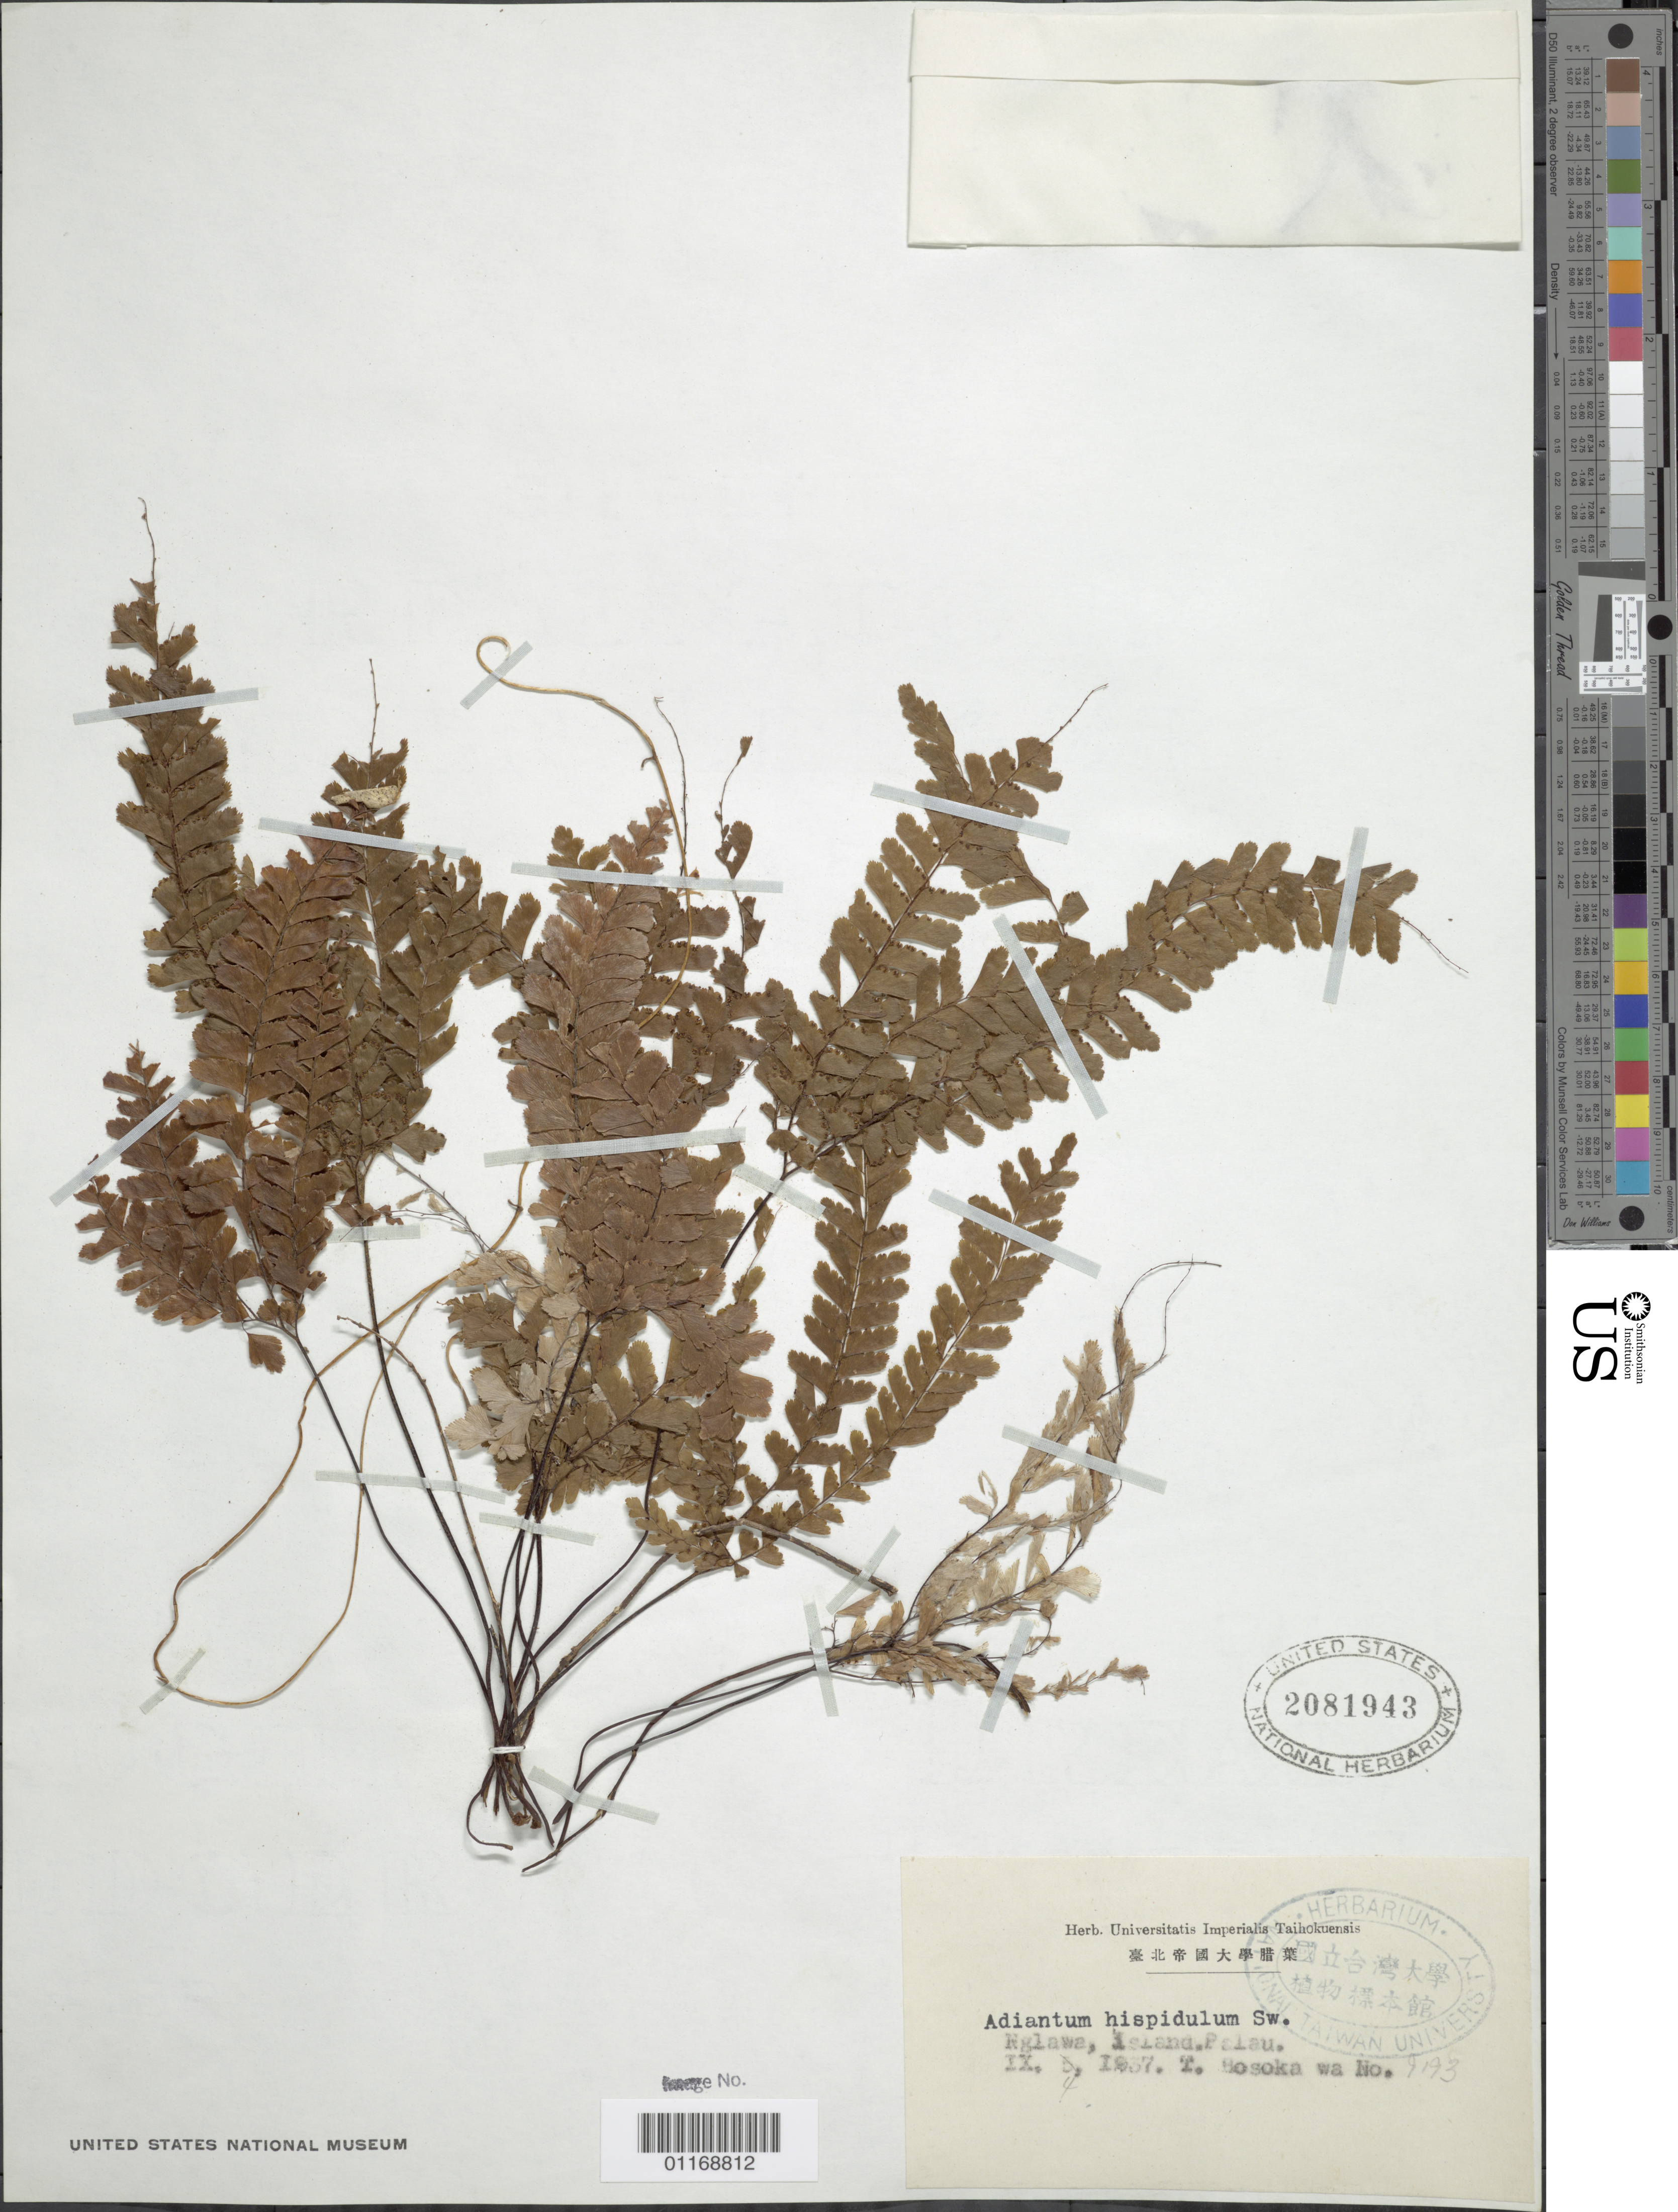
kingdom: Plantae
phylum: Tracheophyta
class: Polypodiopsida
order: Polypodiales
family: Pteridaceae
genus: Adiantum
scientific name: Adiantum hispidulum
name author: Sw.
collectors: T. Hosokawa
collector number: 9193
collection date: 1937-09-04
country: Palau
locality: Ngelwa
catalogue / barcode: US 2081943